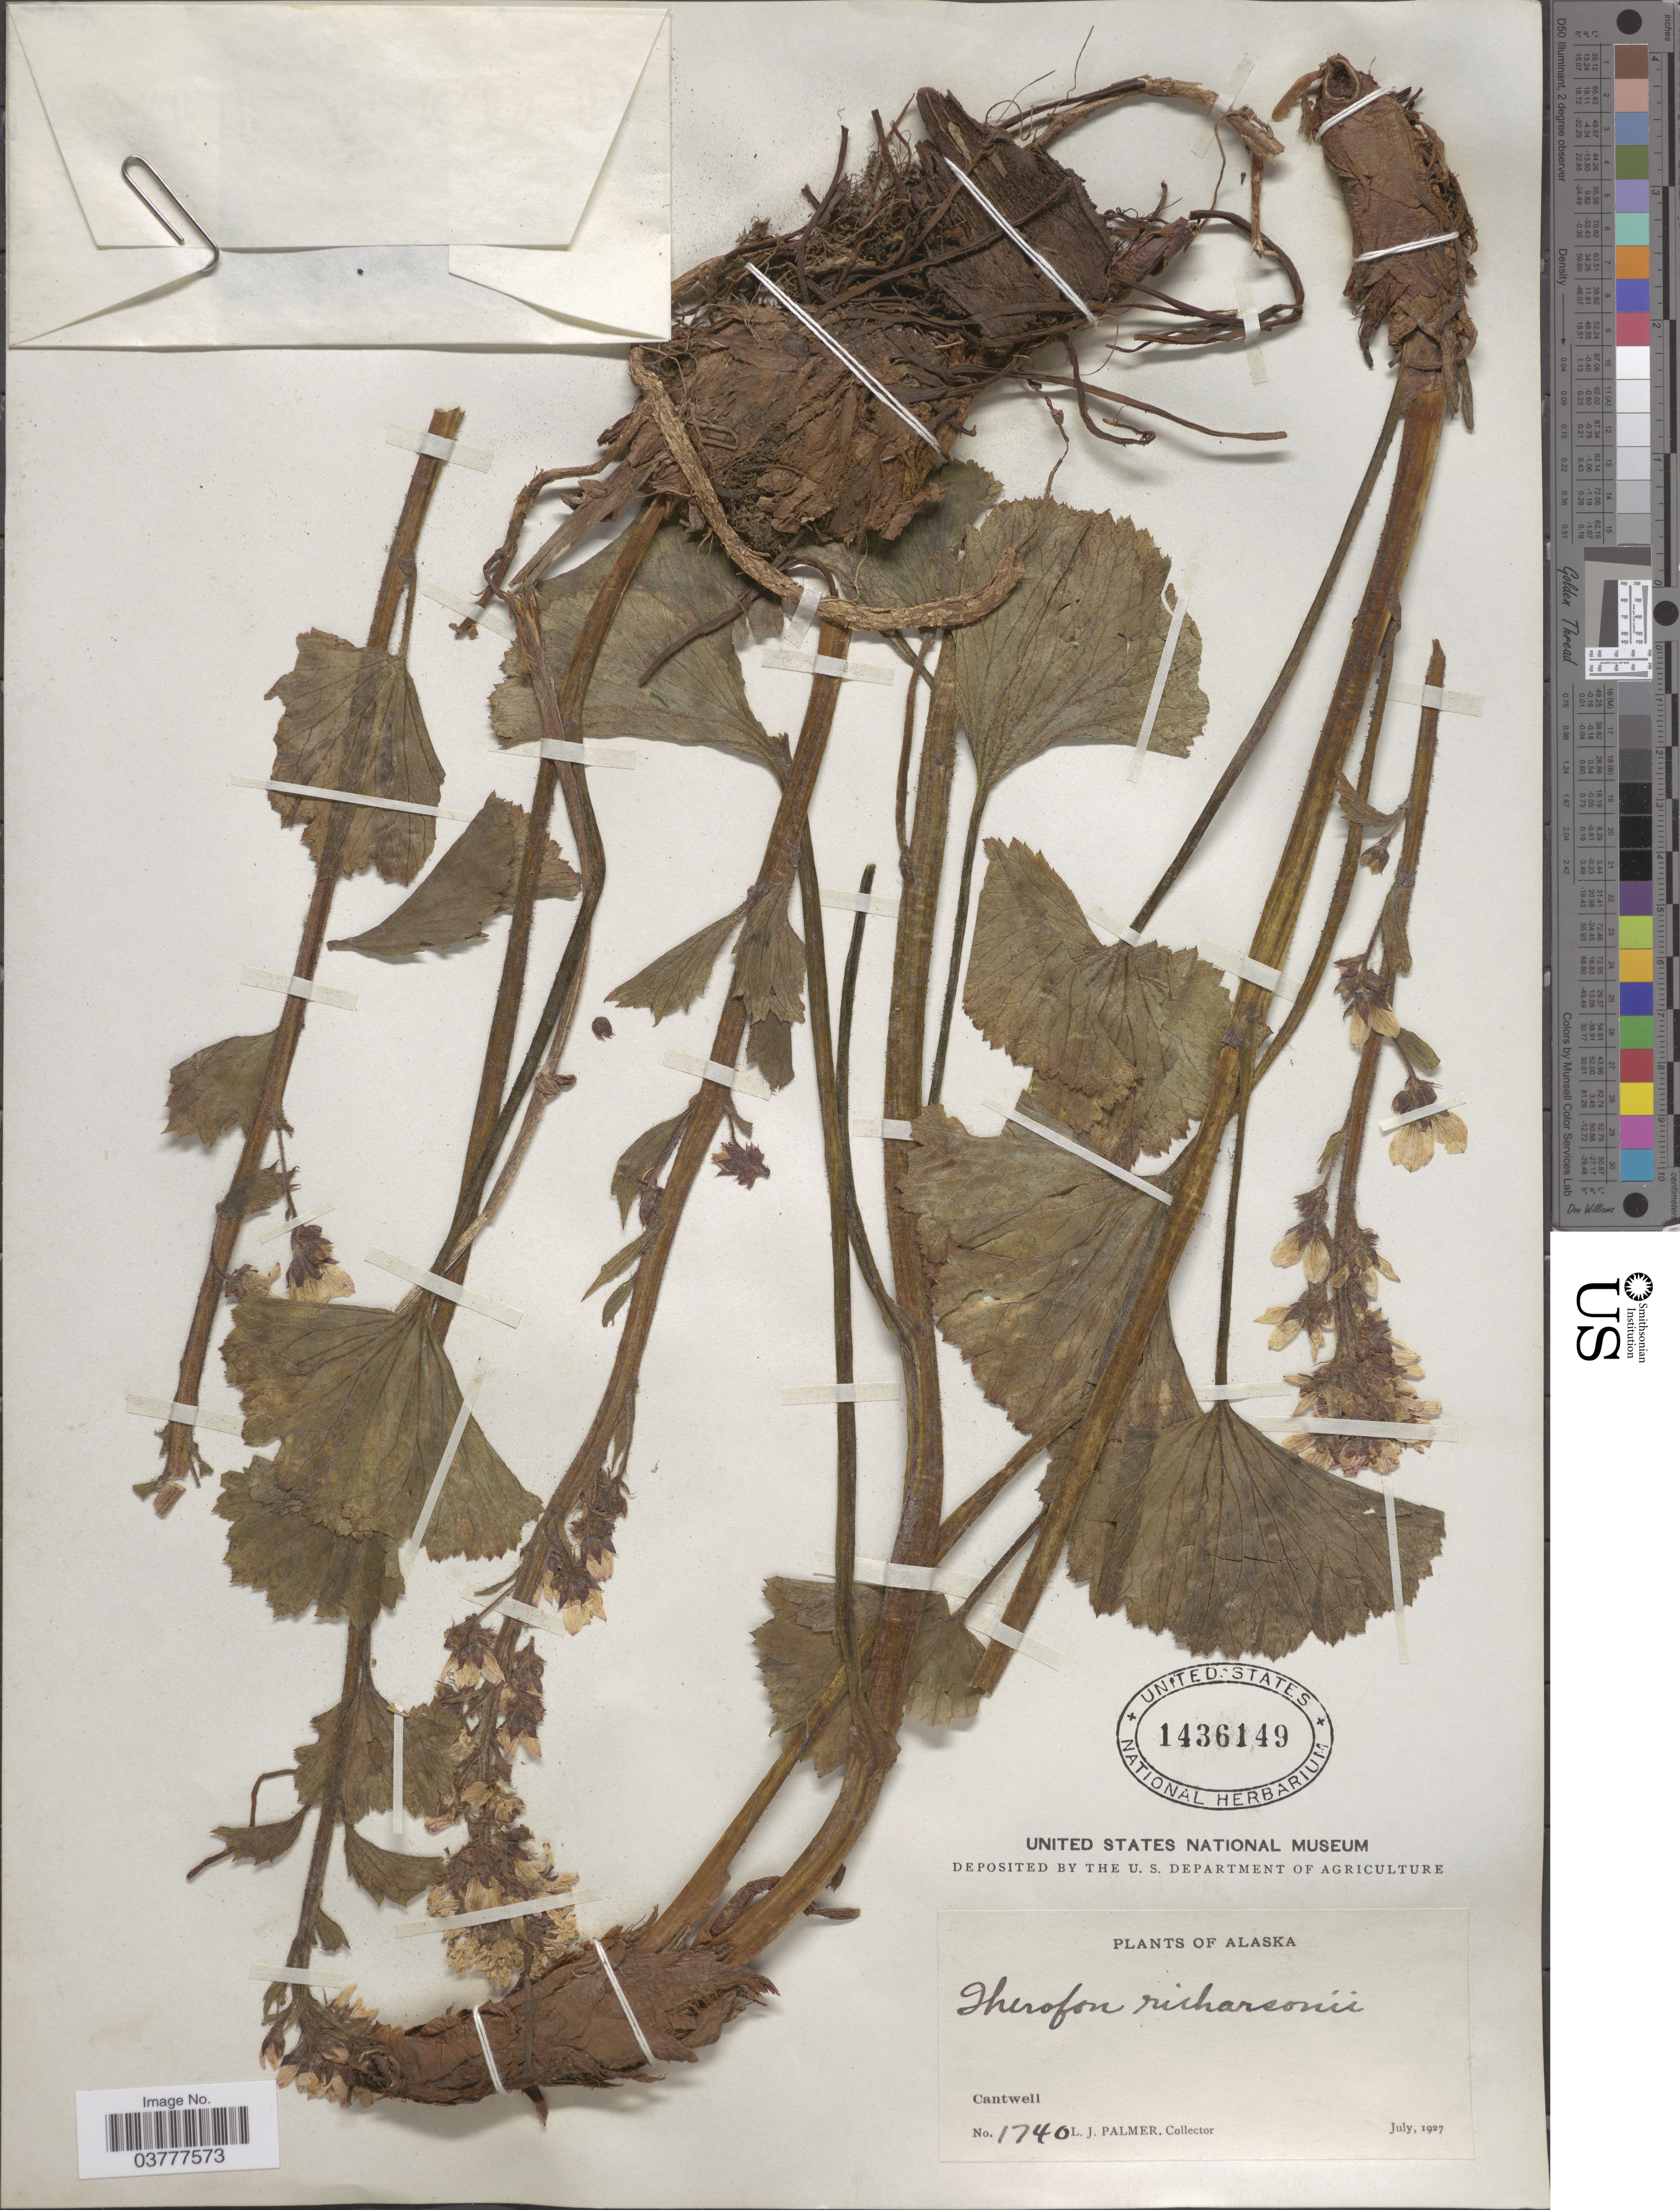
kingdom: Plantae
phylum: Tracheophyta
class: Magnoliopsida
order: Saxifragales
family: Saxifragaceae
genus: Boykinia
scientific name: Boykinia richardsonii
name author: (Hook.) A. Gray ex B.D. Jacks.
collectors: L. J. Palmer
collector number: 1740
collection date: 1927-07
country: United States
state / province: Alaska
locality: Cantwell.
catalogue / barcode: US 1436149